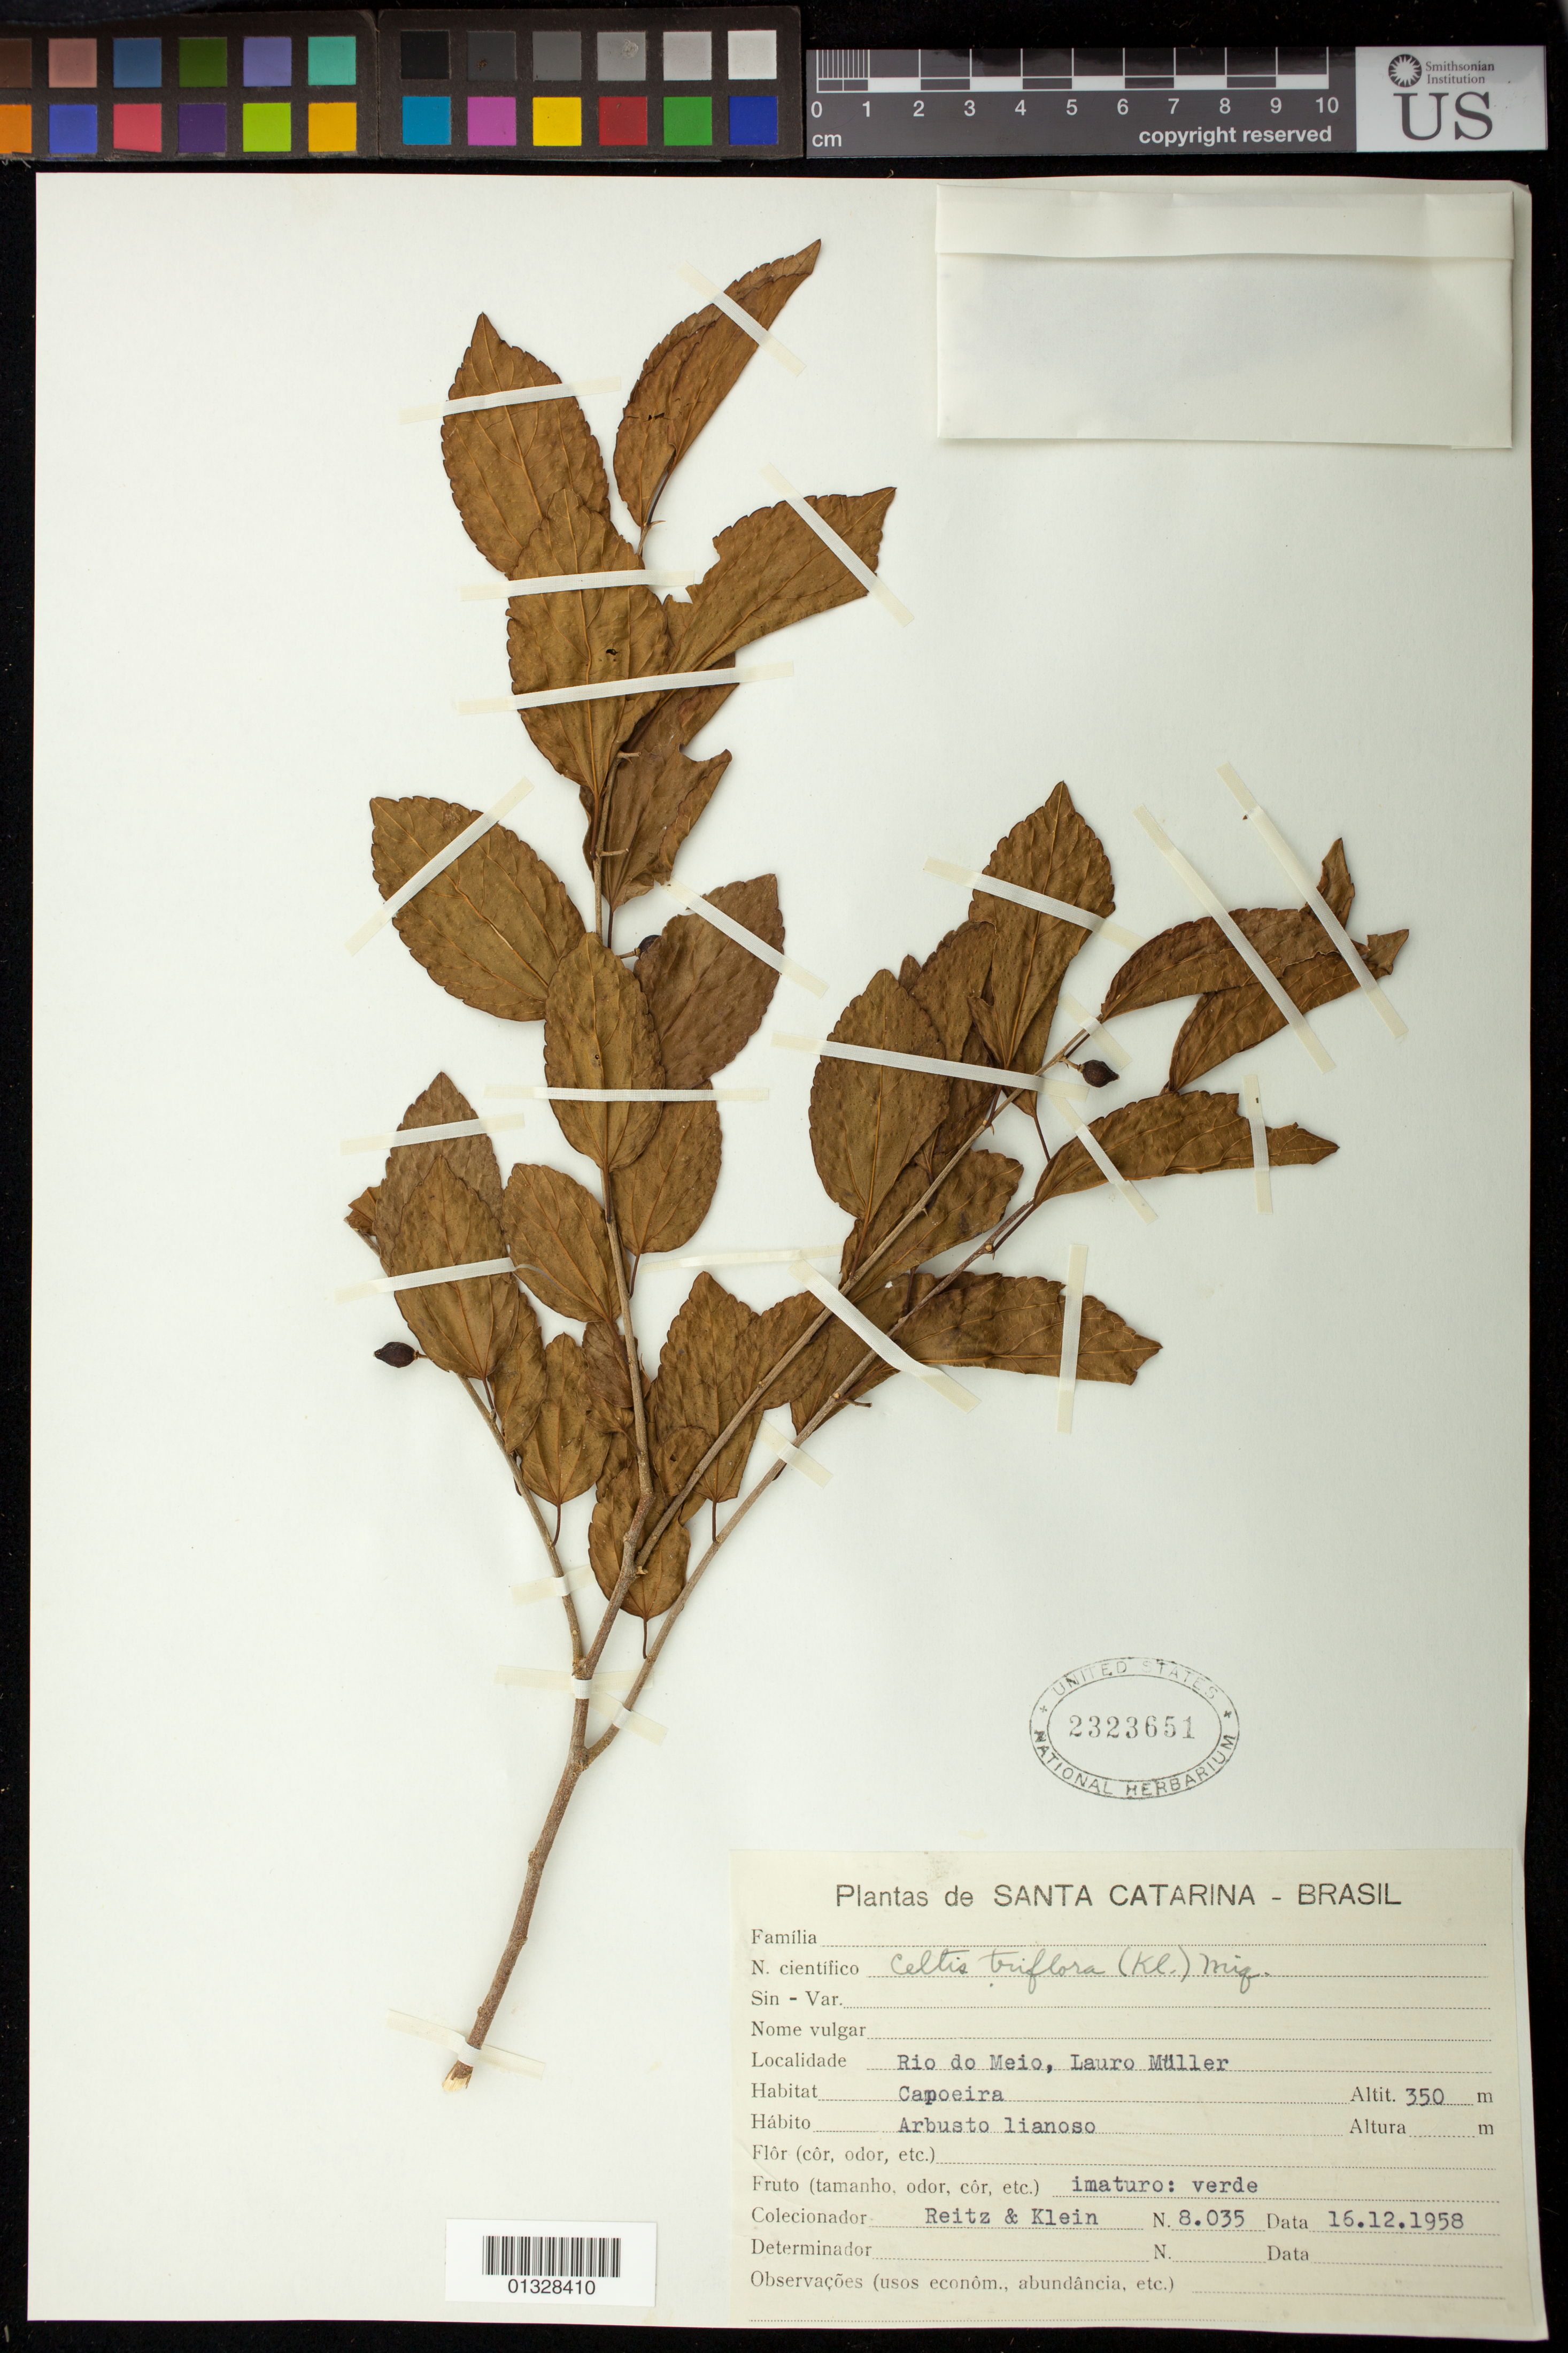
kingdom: Plantae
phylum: Tracheophyta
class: Magnoliopsida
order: Rosales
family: Cannabaceae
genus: Celtis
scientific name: Celtis triflora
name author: (Klotzsch) Ruiz ex Miq.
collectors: R. Reitz & R. M. Klein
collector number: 8035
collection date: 1958-12-16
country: Brazil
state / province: Santa Catarina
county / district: Lauro Muller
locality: Rio do Meio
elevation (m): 350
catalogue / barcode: US 2323651